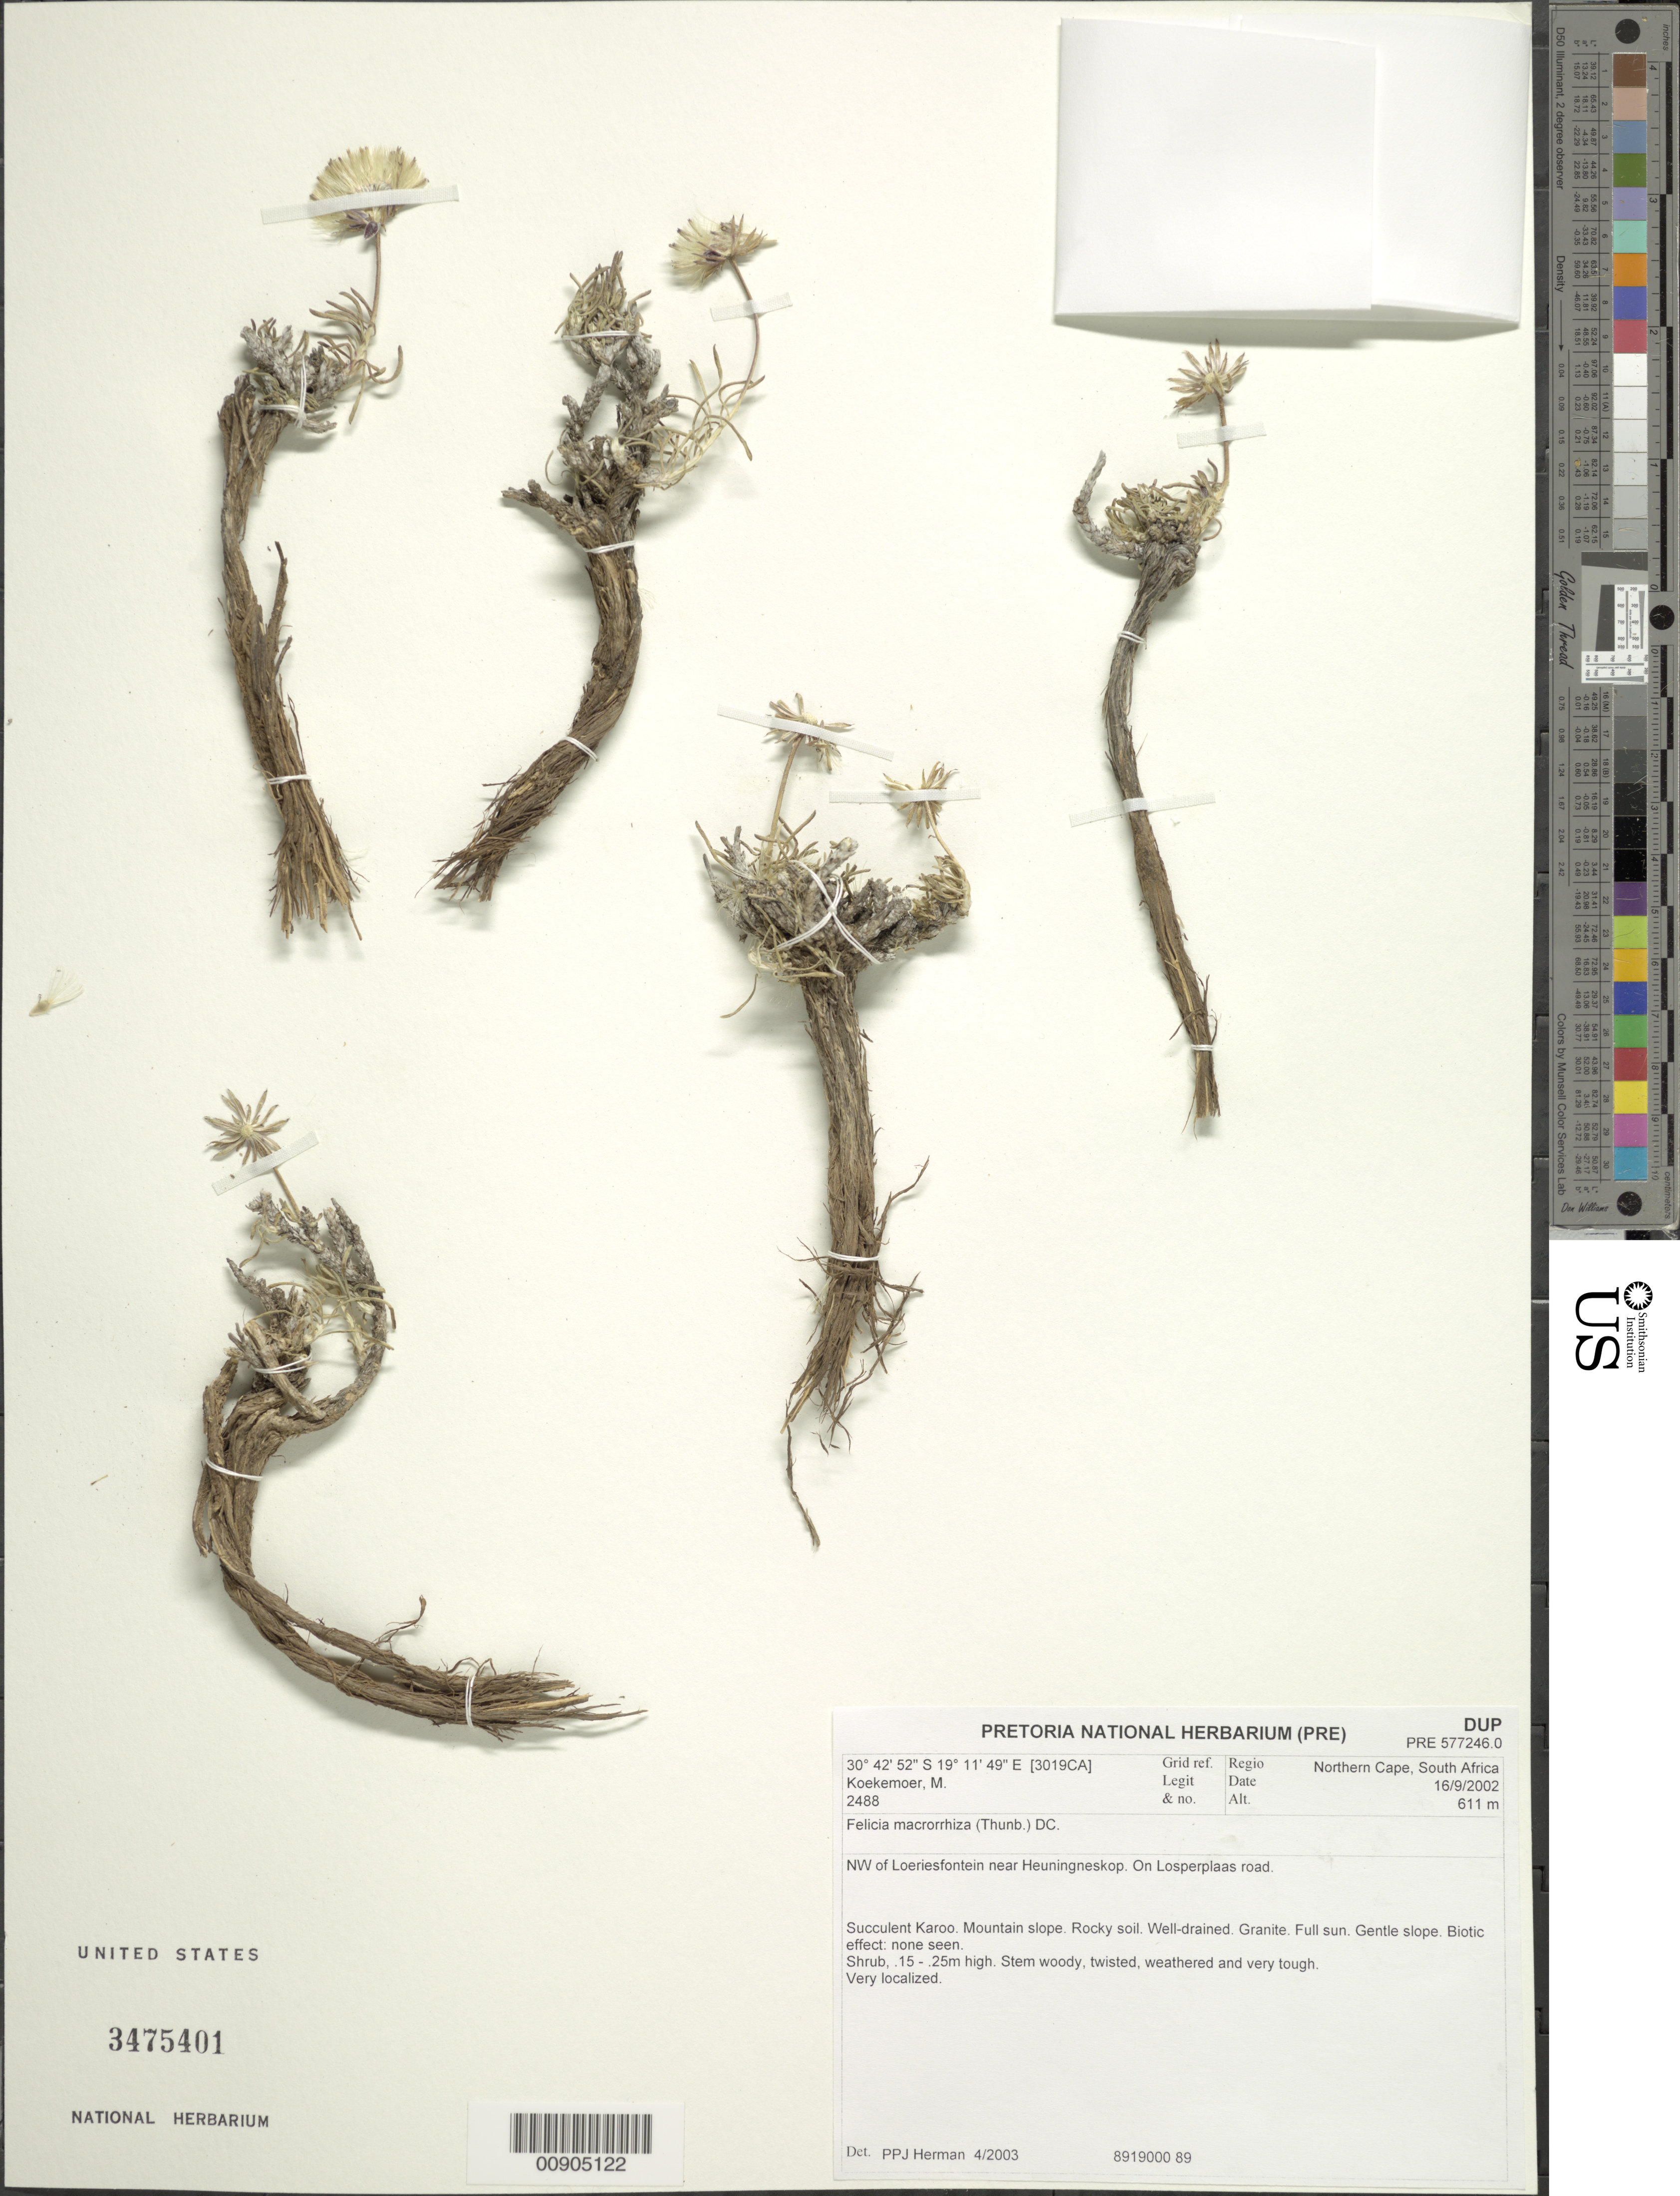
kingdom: Plantae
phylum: Tracheophyta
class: Magnoliopsida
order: Asterales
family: Asteraceae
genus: Felicia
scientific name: Felicia macrorrhiza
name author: (Thunb.) DC.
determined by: Herman, P. P. J.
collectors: M. Koekemoer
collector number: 2488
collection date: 2002-09-16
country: South Africa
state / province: Northern Cape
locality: NW of Loeriesfonetin, near Heuningneskop, on Losperplaas road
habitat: Succulent karoo, mountain slope, rocky soil, well-drained, granite, full sun, moderate slope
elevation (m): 611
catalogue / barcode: US 3475401